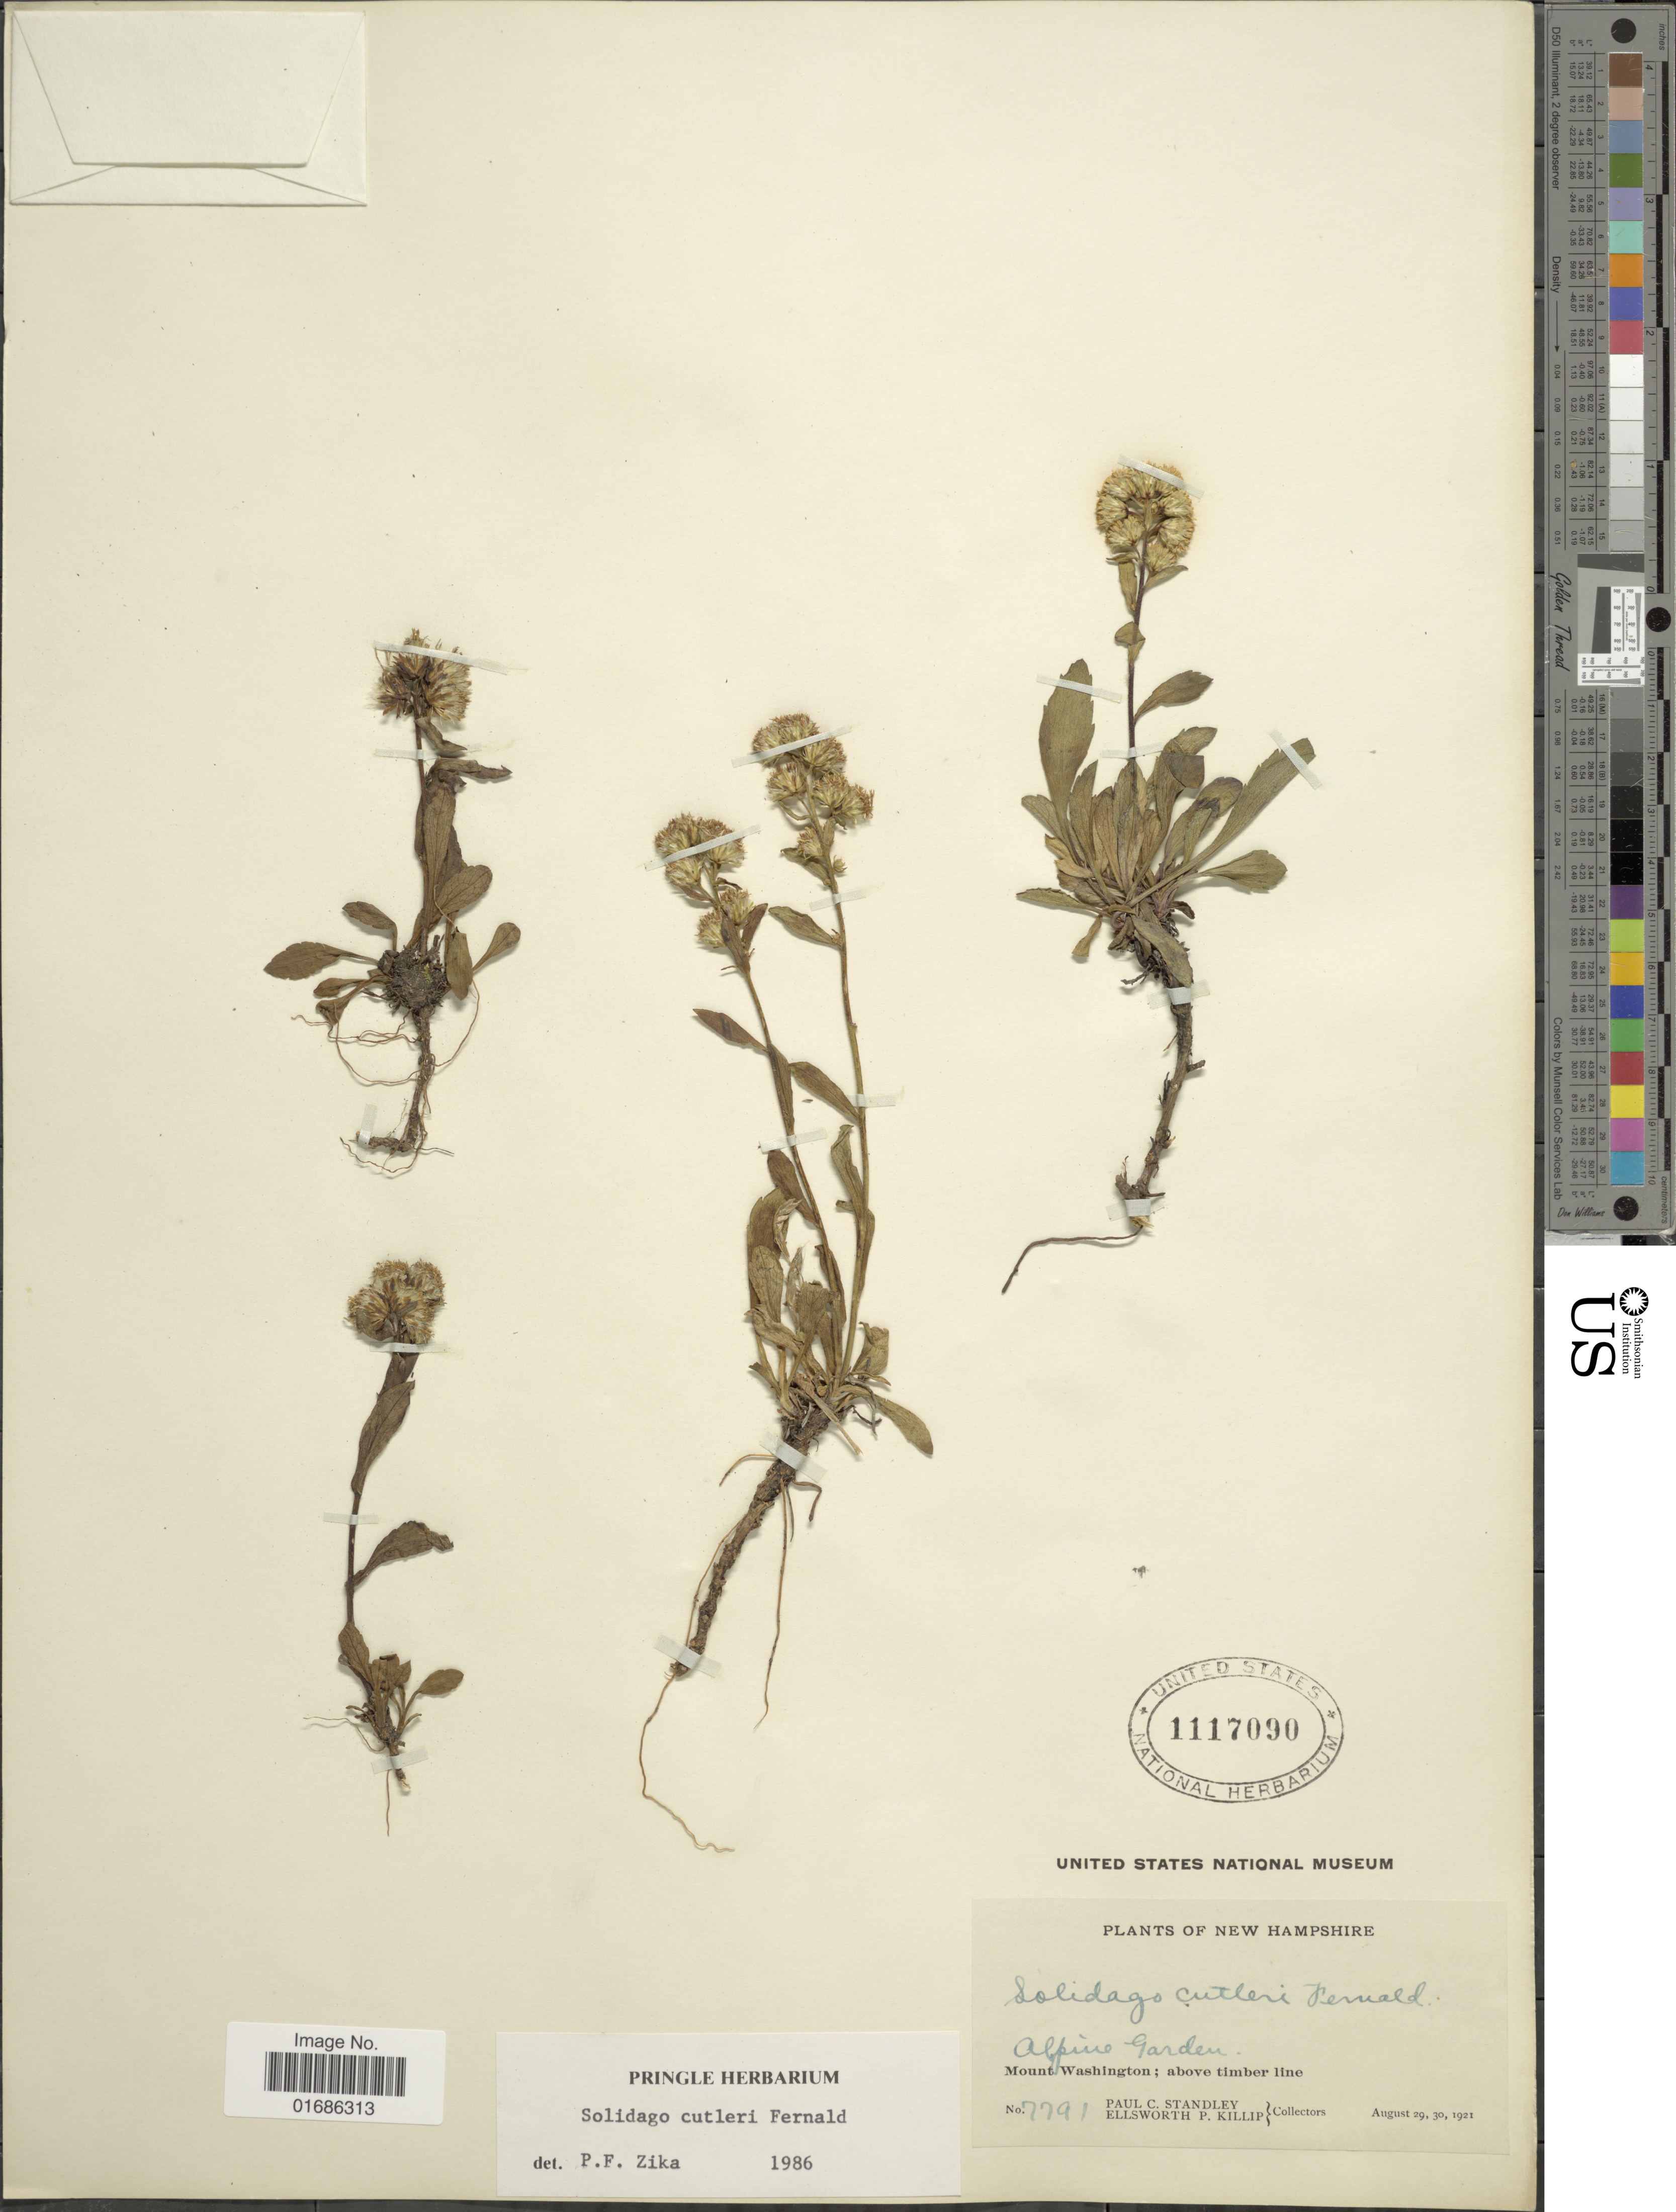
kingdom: Plantae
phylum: Tracheophyta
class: Magnoliopsida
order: Asterales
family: Asteraceae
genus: Solidago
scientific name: Solidago cutleri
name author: Fernald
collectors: P. C. Standley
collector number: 7791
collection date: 1921-08-29/1921-08-30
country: United States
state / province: New Hampshire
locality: Alpine Garden, Mount Washington; above timber line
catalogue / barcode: US 1117090